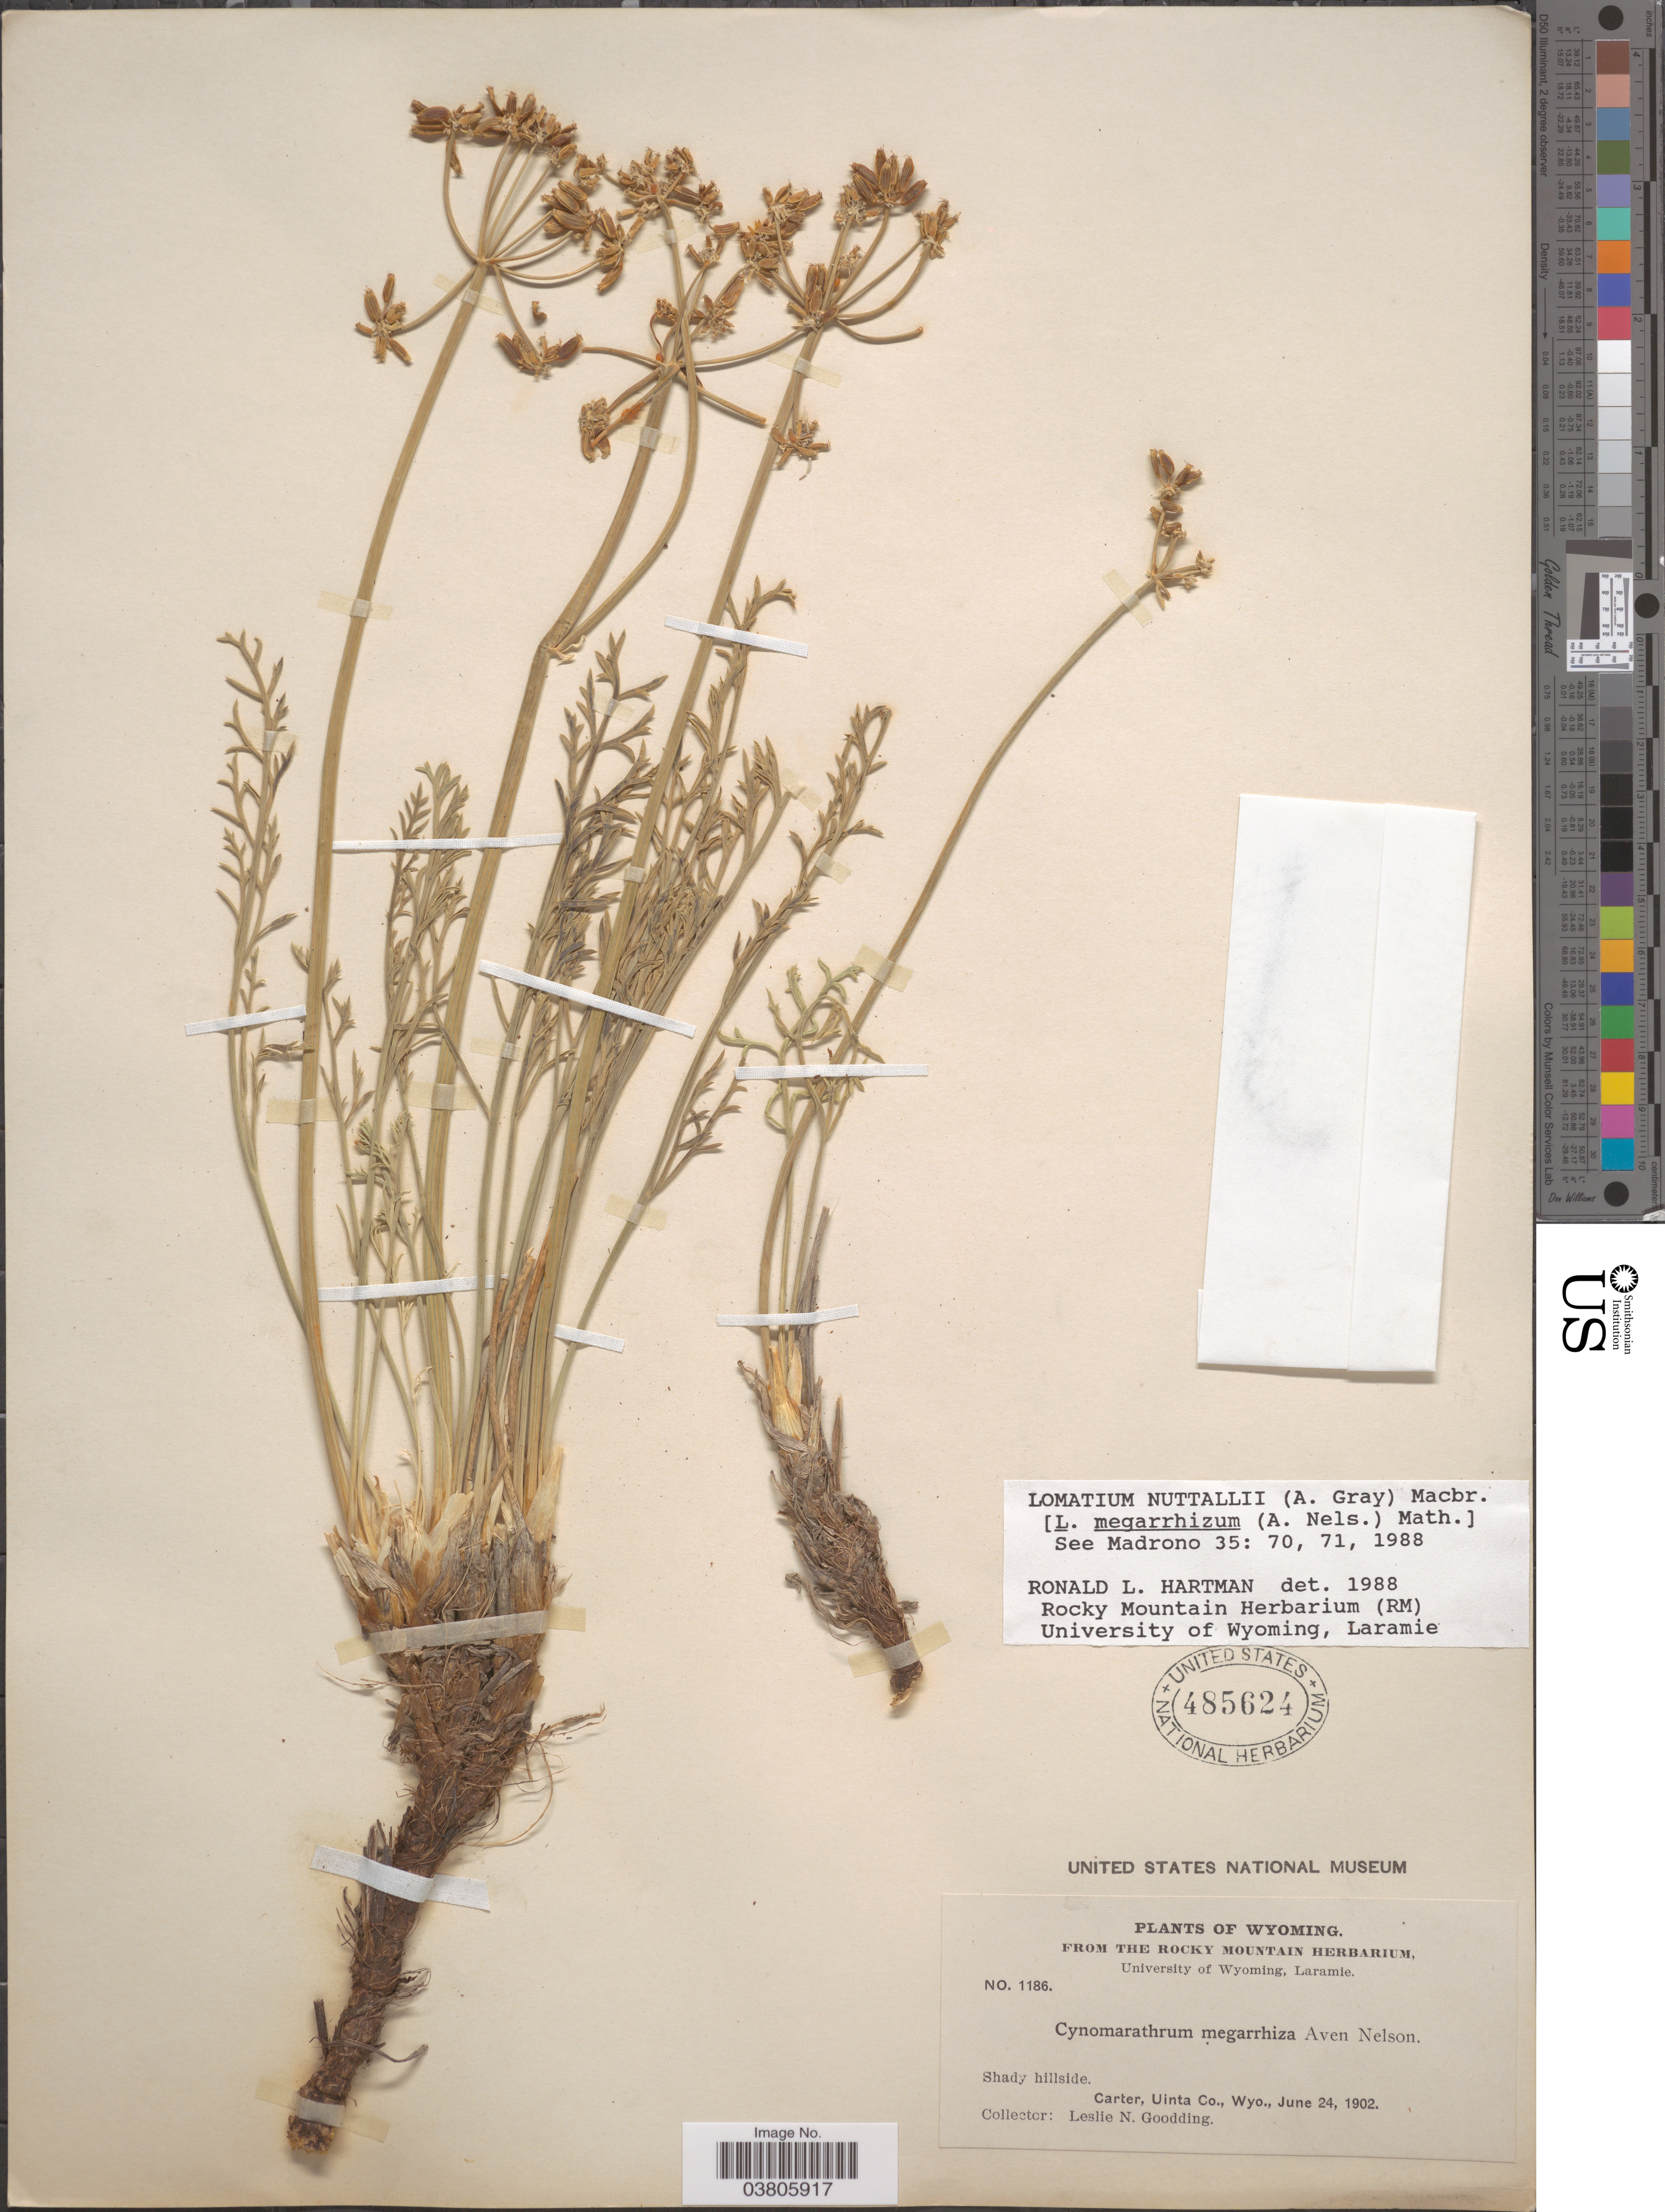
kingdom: Plantae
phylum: Tracheophyta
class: Magnoliopsida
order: Apiales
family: Apiaceae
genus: Lomatium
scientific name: Lomatium nuttallii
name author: (A. Gray) J.F. Macbr.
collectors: L. N. Goodding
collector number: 1186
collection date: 1902-06-24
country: United States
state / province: Wyoming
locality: Carter, Uinta Co.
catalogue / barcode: US 485624